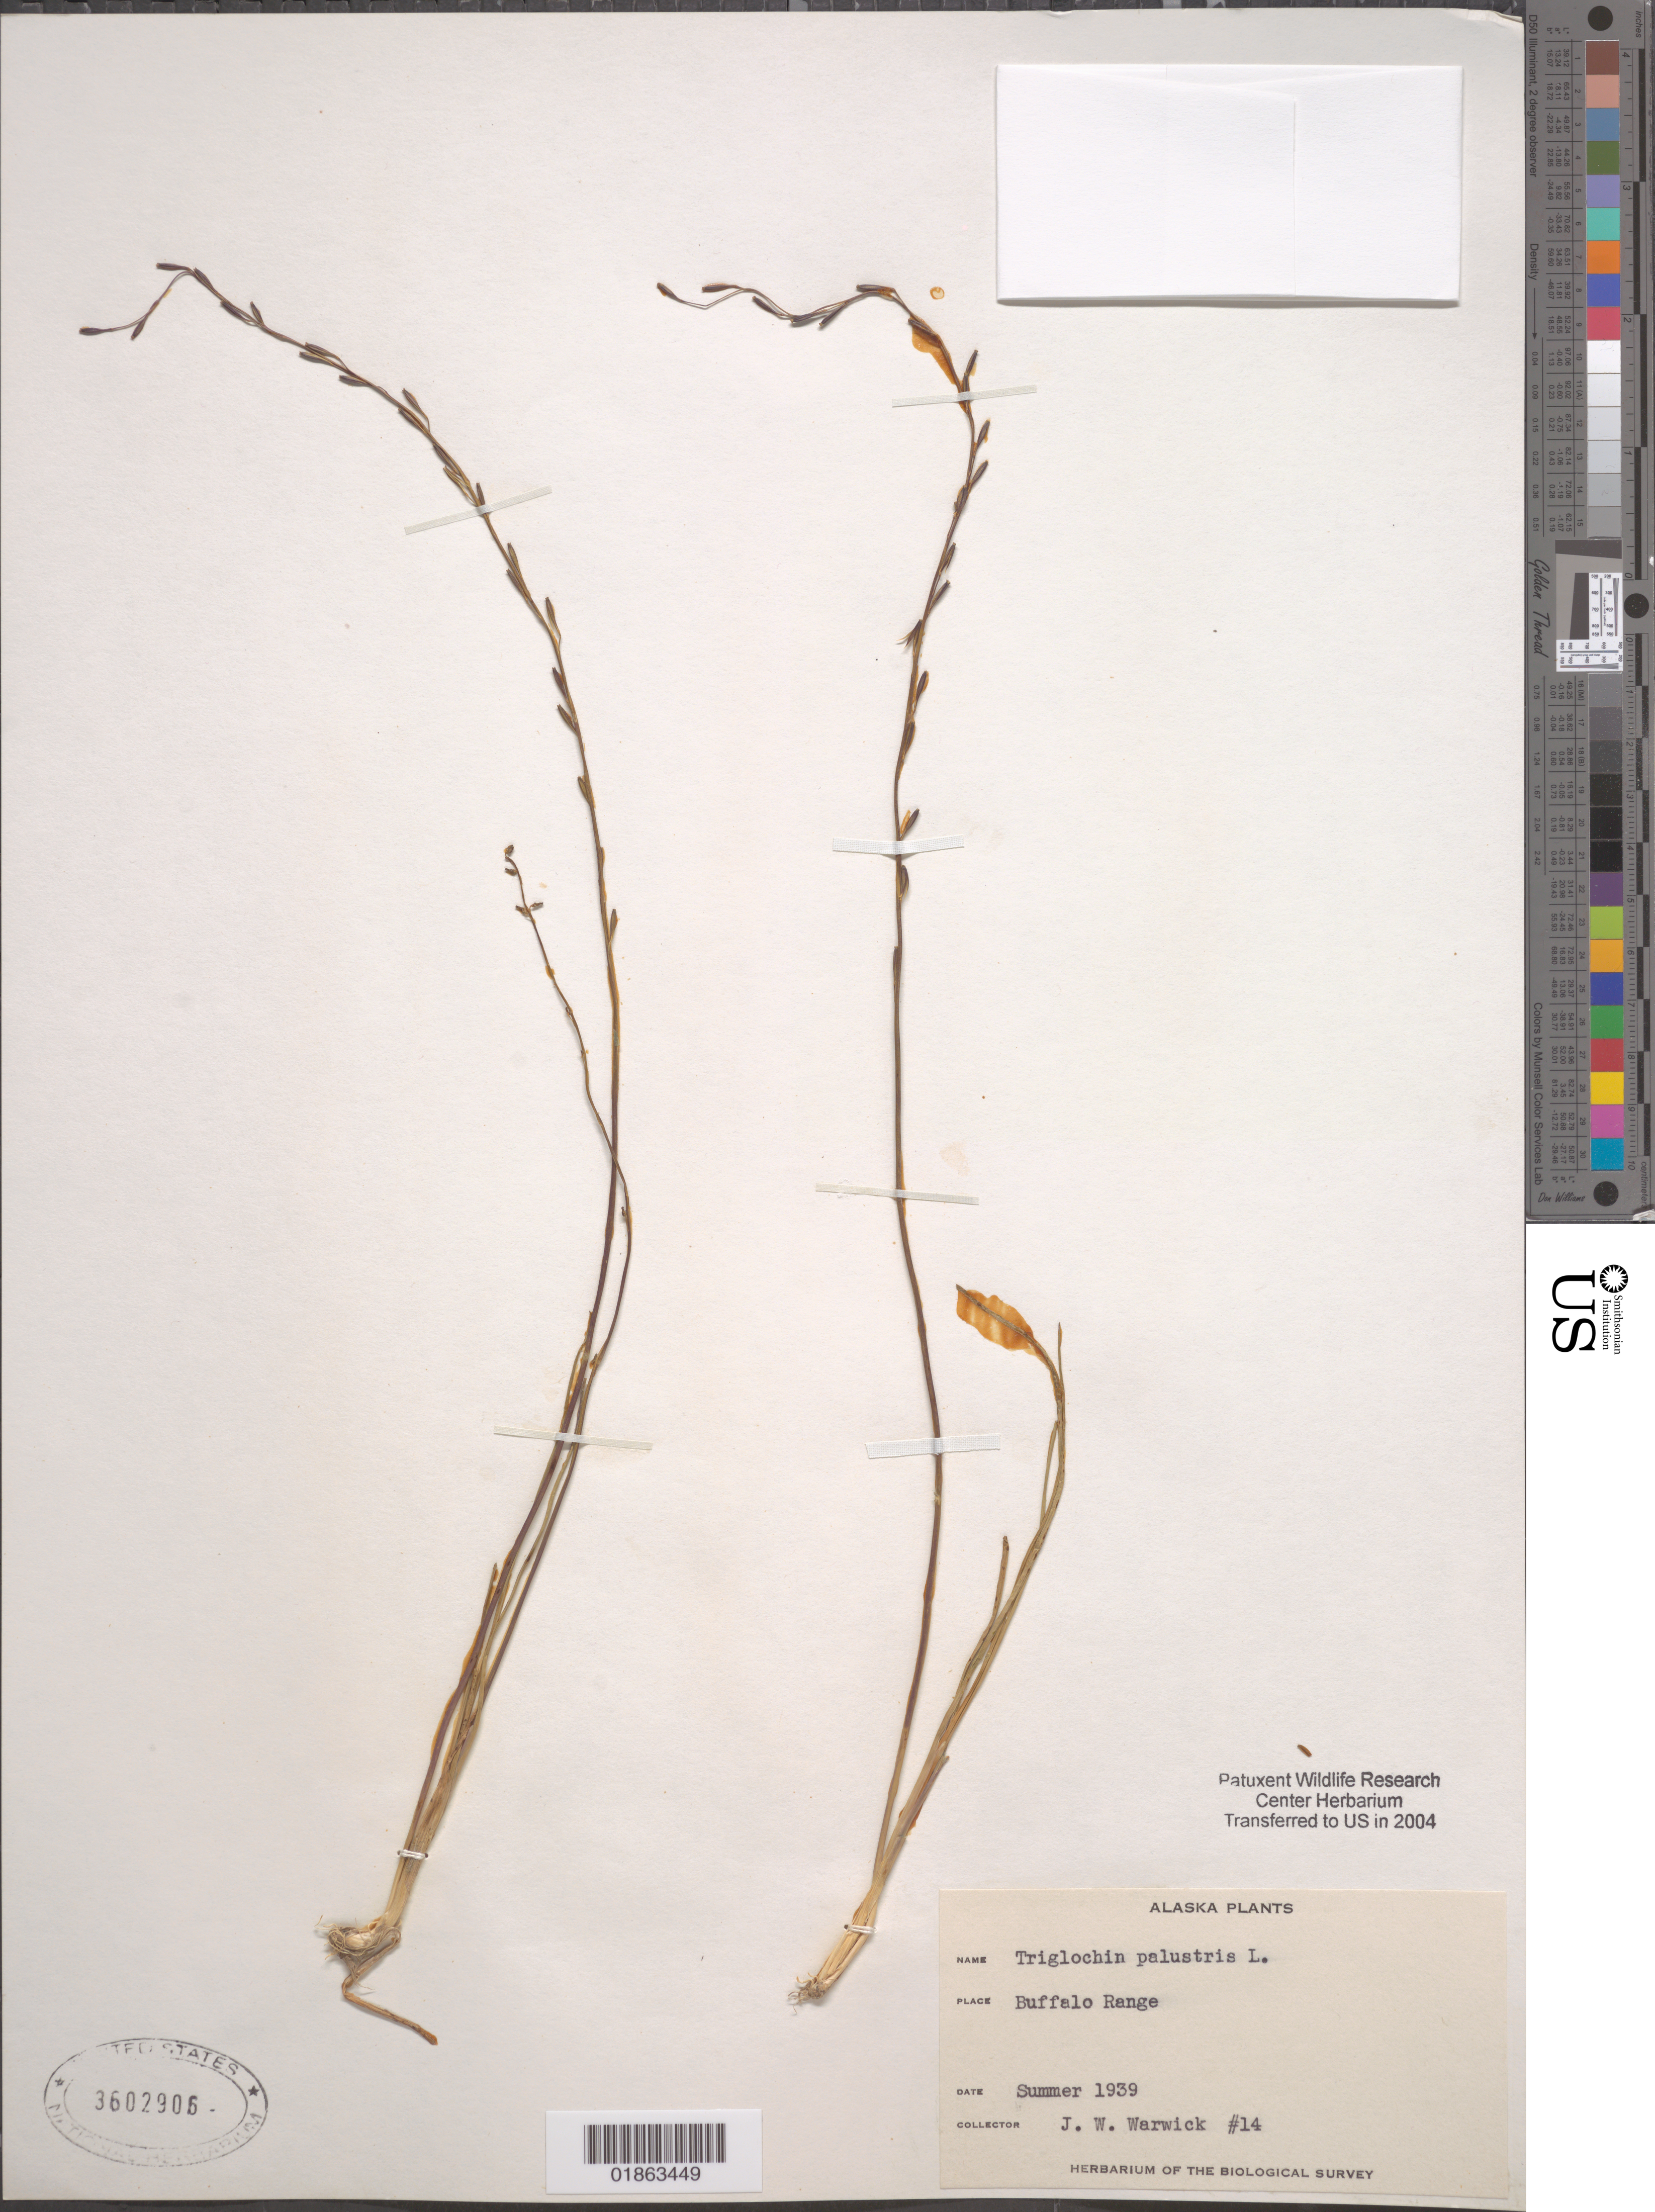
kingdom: Plantae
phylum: Tracheophyta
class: Liliopsida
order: Alismatales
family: Juncaginaceae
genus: Triglochin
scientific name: Triglochin palustris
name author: L.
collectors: J. Warwick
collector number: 14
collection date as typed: Summer 1939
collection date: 1939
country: United States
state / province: Alaska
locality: Buffalo Range.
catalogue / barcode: US 3602906